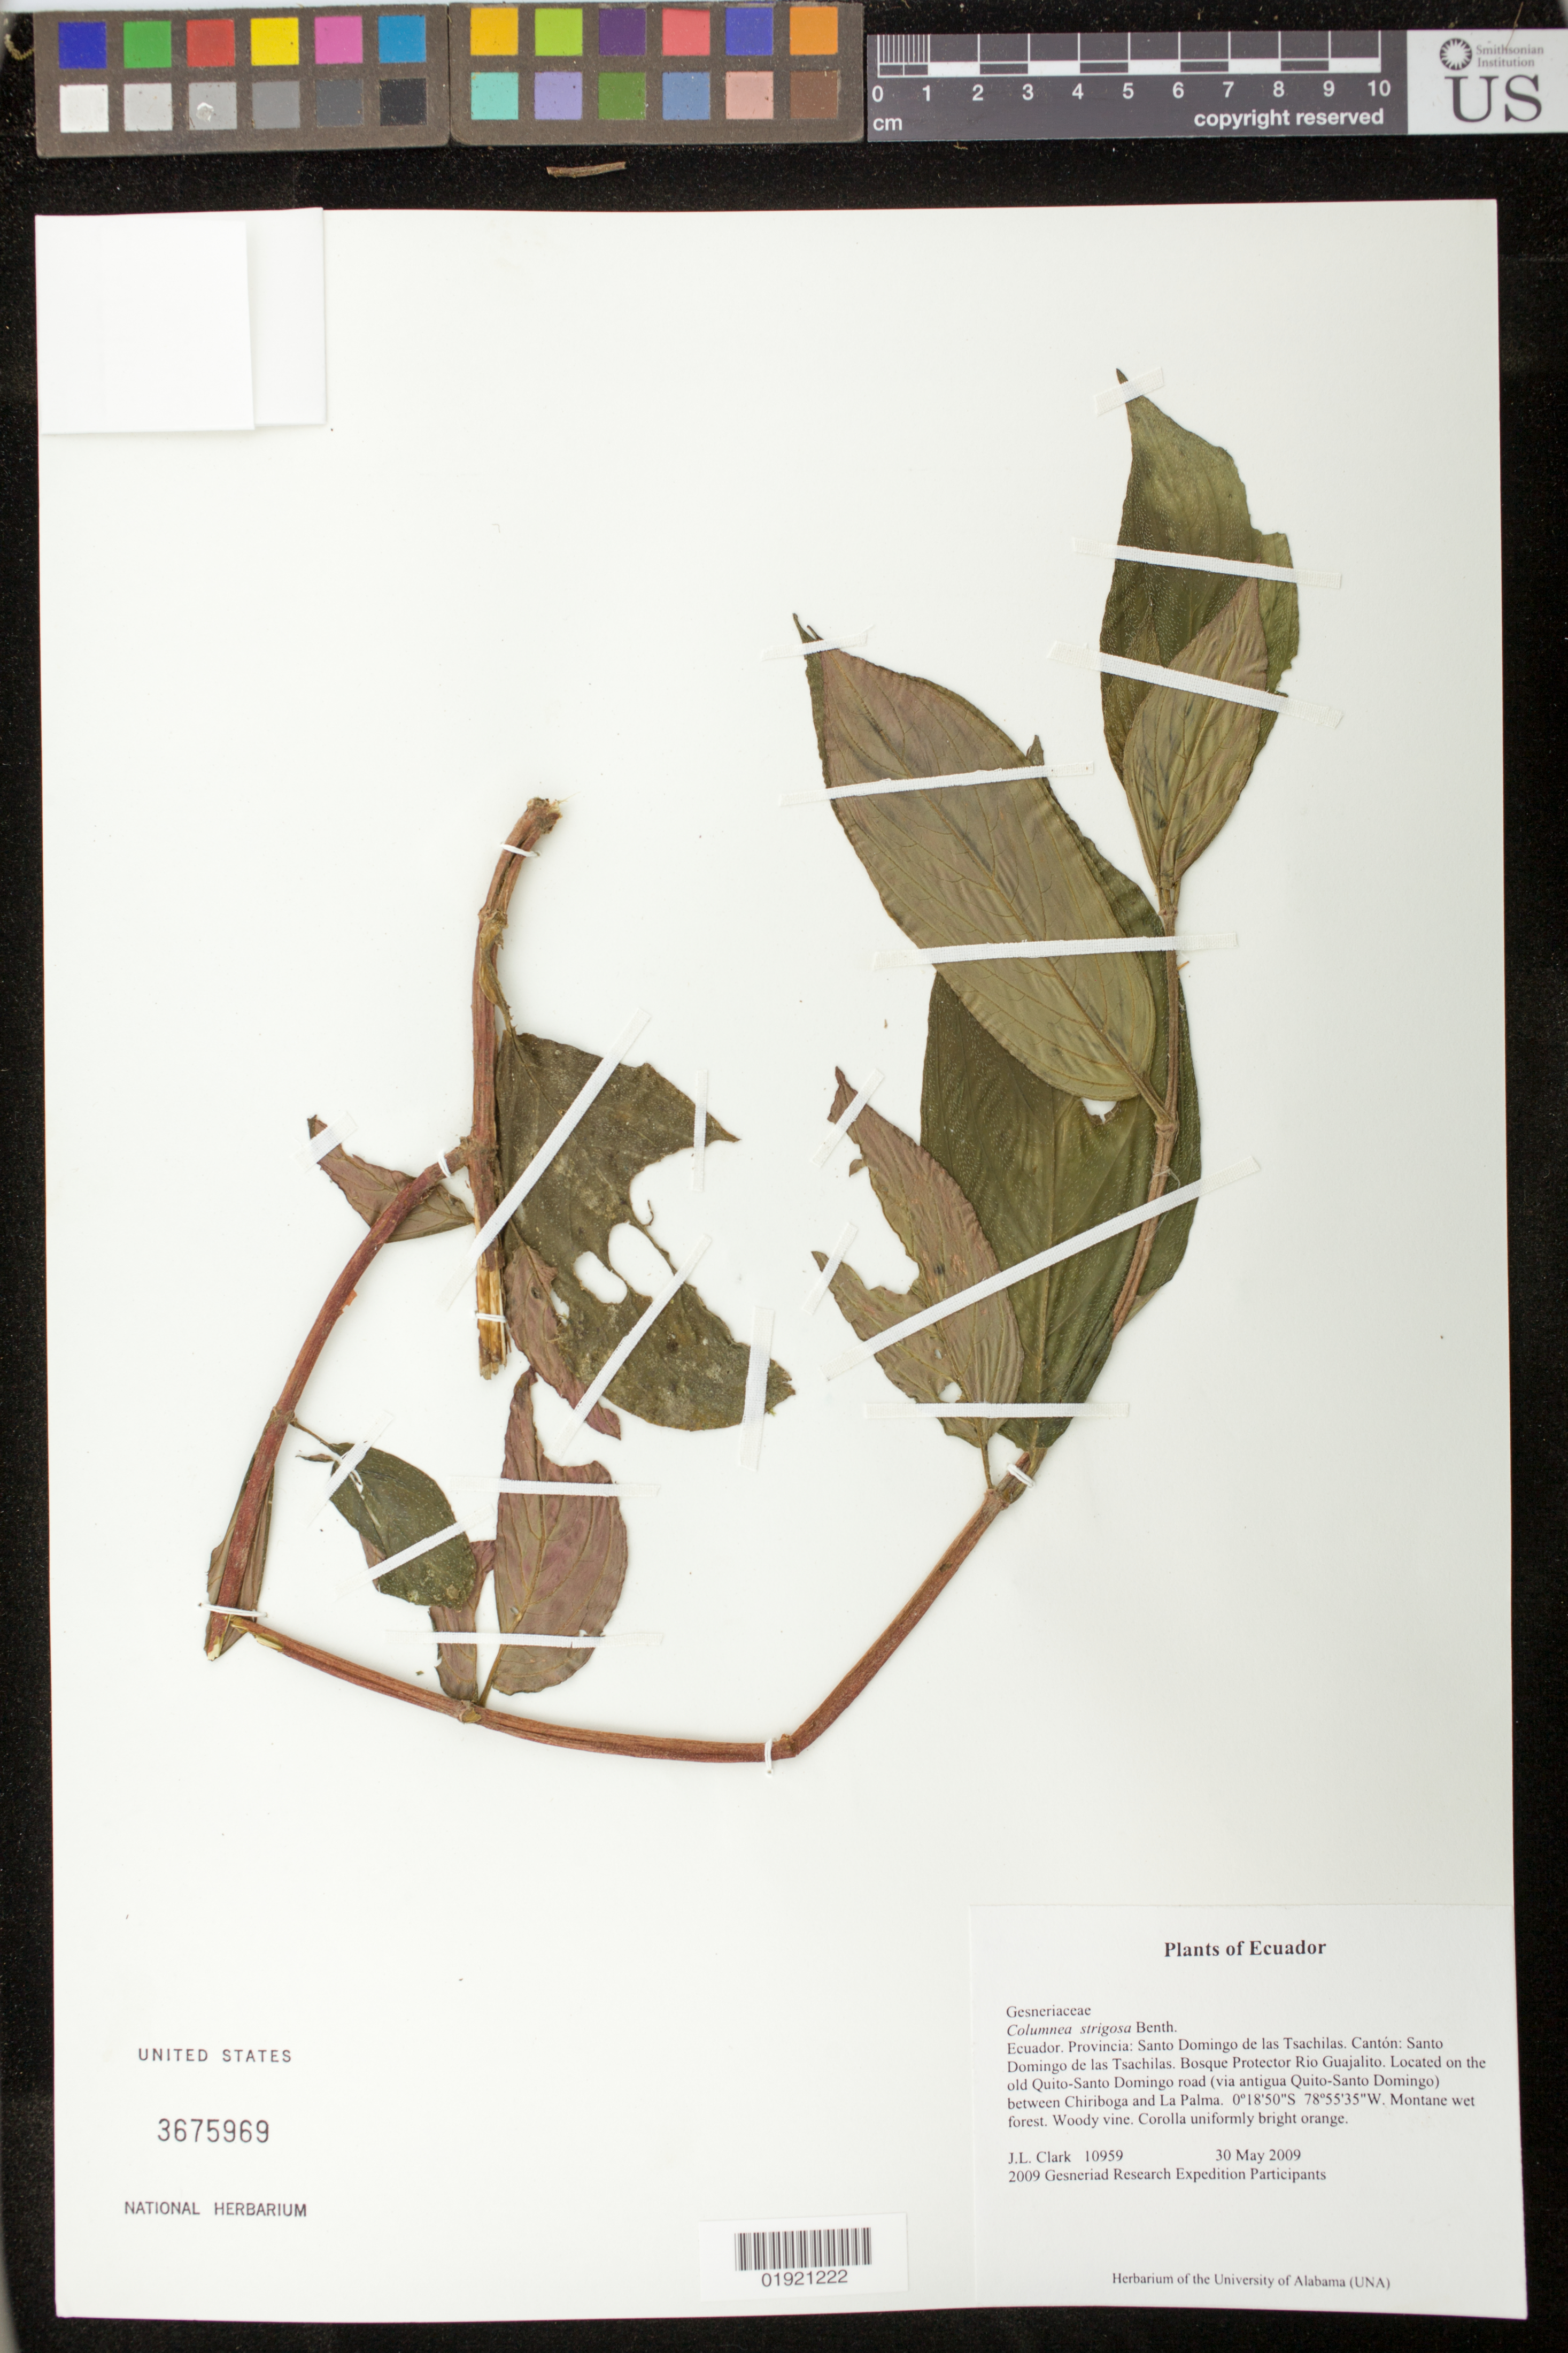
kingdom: Plantae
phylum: Tracheophyta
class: Magnoliopsida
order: Lamiales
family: Gesneriaceae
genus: Columnea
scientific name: Columnea strigosa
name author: Benth.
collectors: J. L. Clark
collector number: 10959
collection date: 2009-05-30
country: Ecuador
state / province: Tsáchilas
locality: Canton: Santo Domingo de los Tsachilas. Bosque Protector Rio Guajalito. Located on the old Quito-Santo Domingo road (via antigua Quito-Santo Domingo) between Chiriboga and La Palma.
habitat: Montane wet forest.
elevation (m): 1796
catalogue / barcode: US 3675969